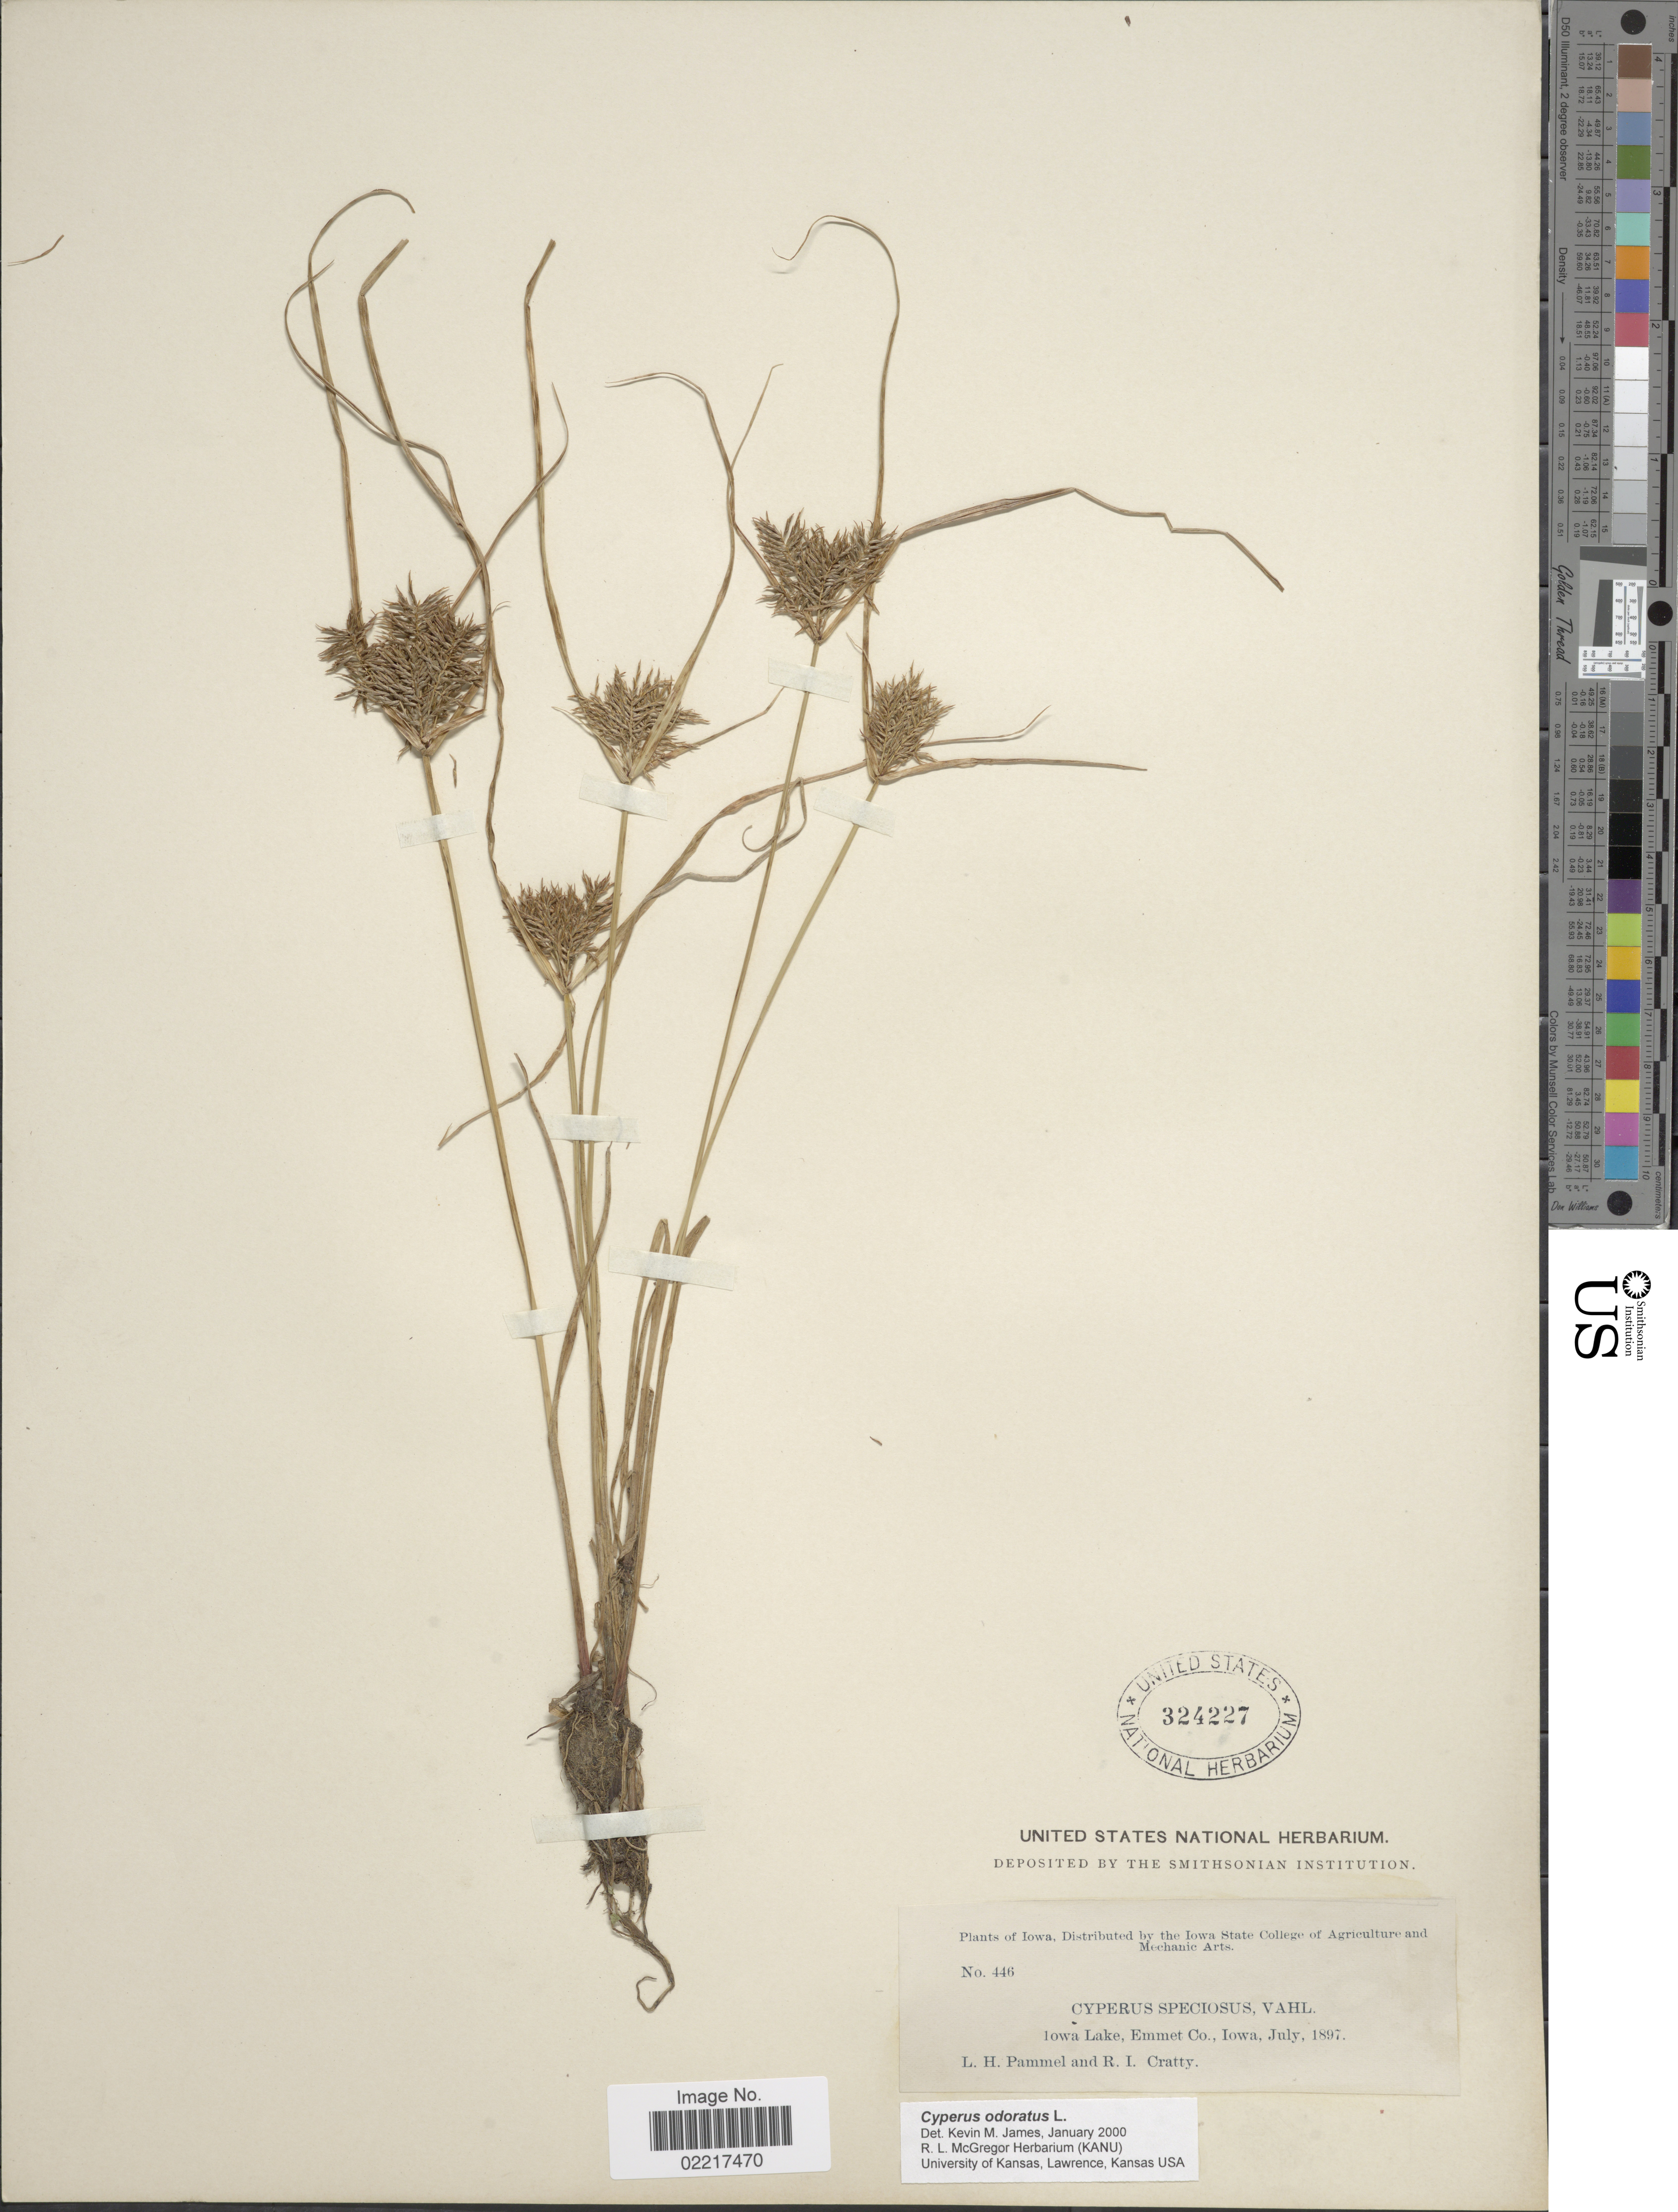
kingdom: Plantae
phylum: Tracheophyta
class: Liliopsida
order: Poales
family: Cyperaceae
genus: Cyperus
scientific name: Cyperus odoratus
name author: L.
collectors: L. Pammel & R. Cratty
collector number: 446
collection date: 1897-07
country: United States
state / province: Iowa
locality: Iowa Lake, Emmet Co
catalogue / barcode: US 324227